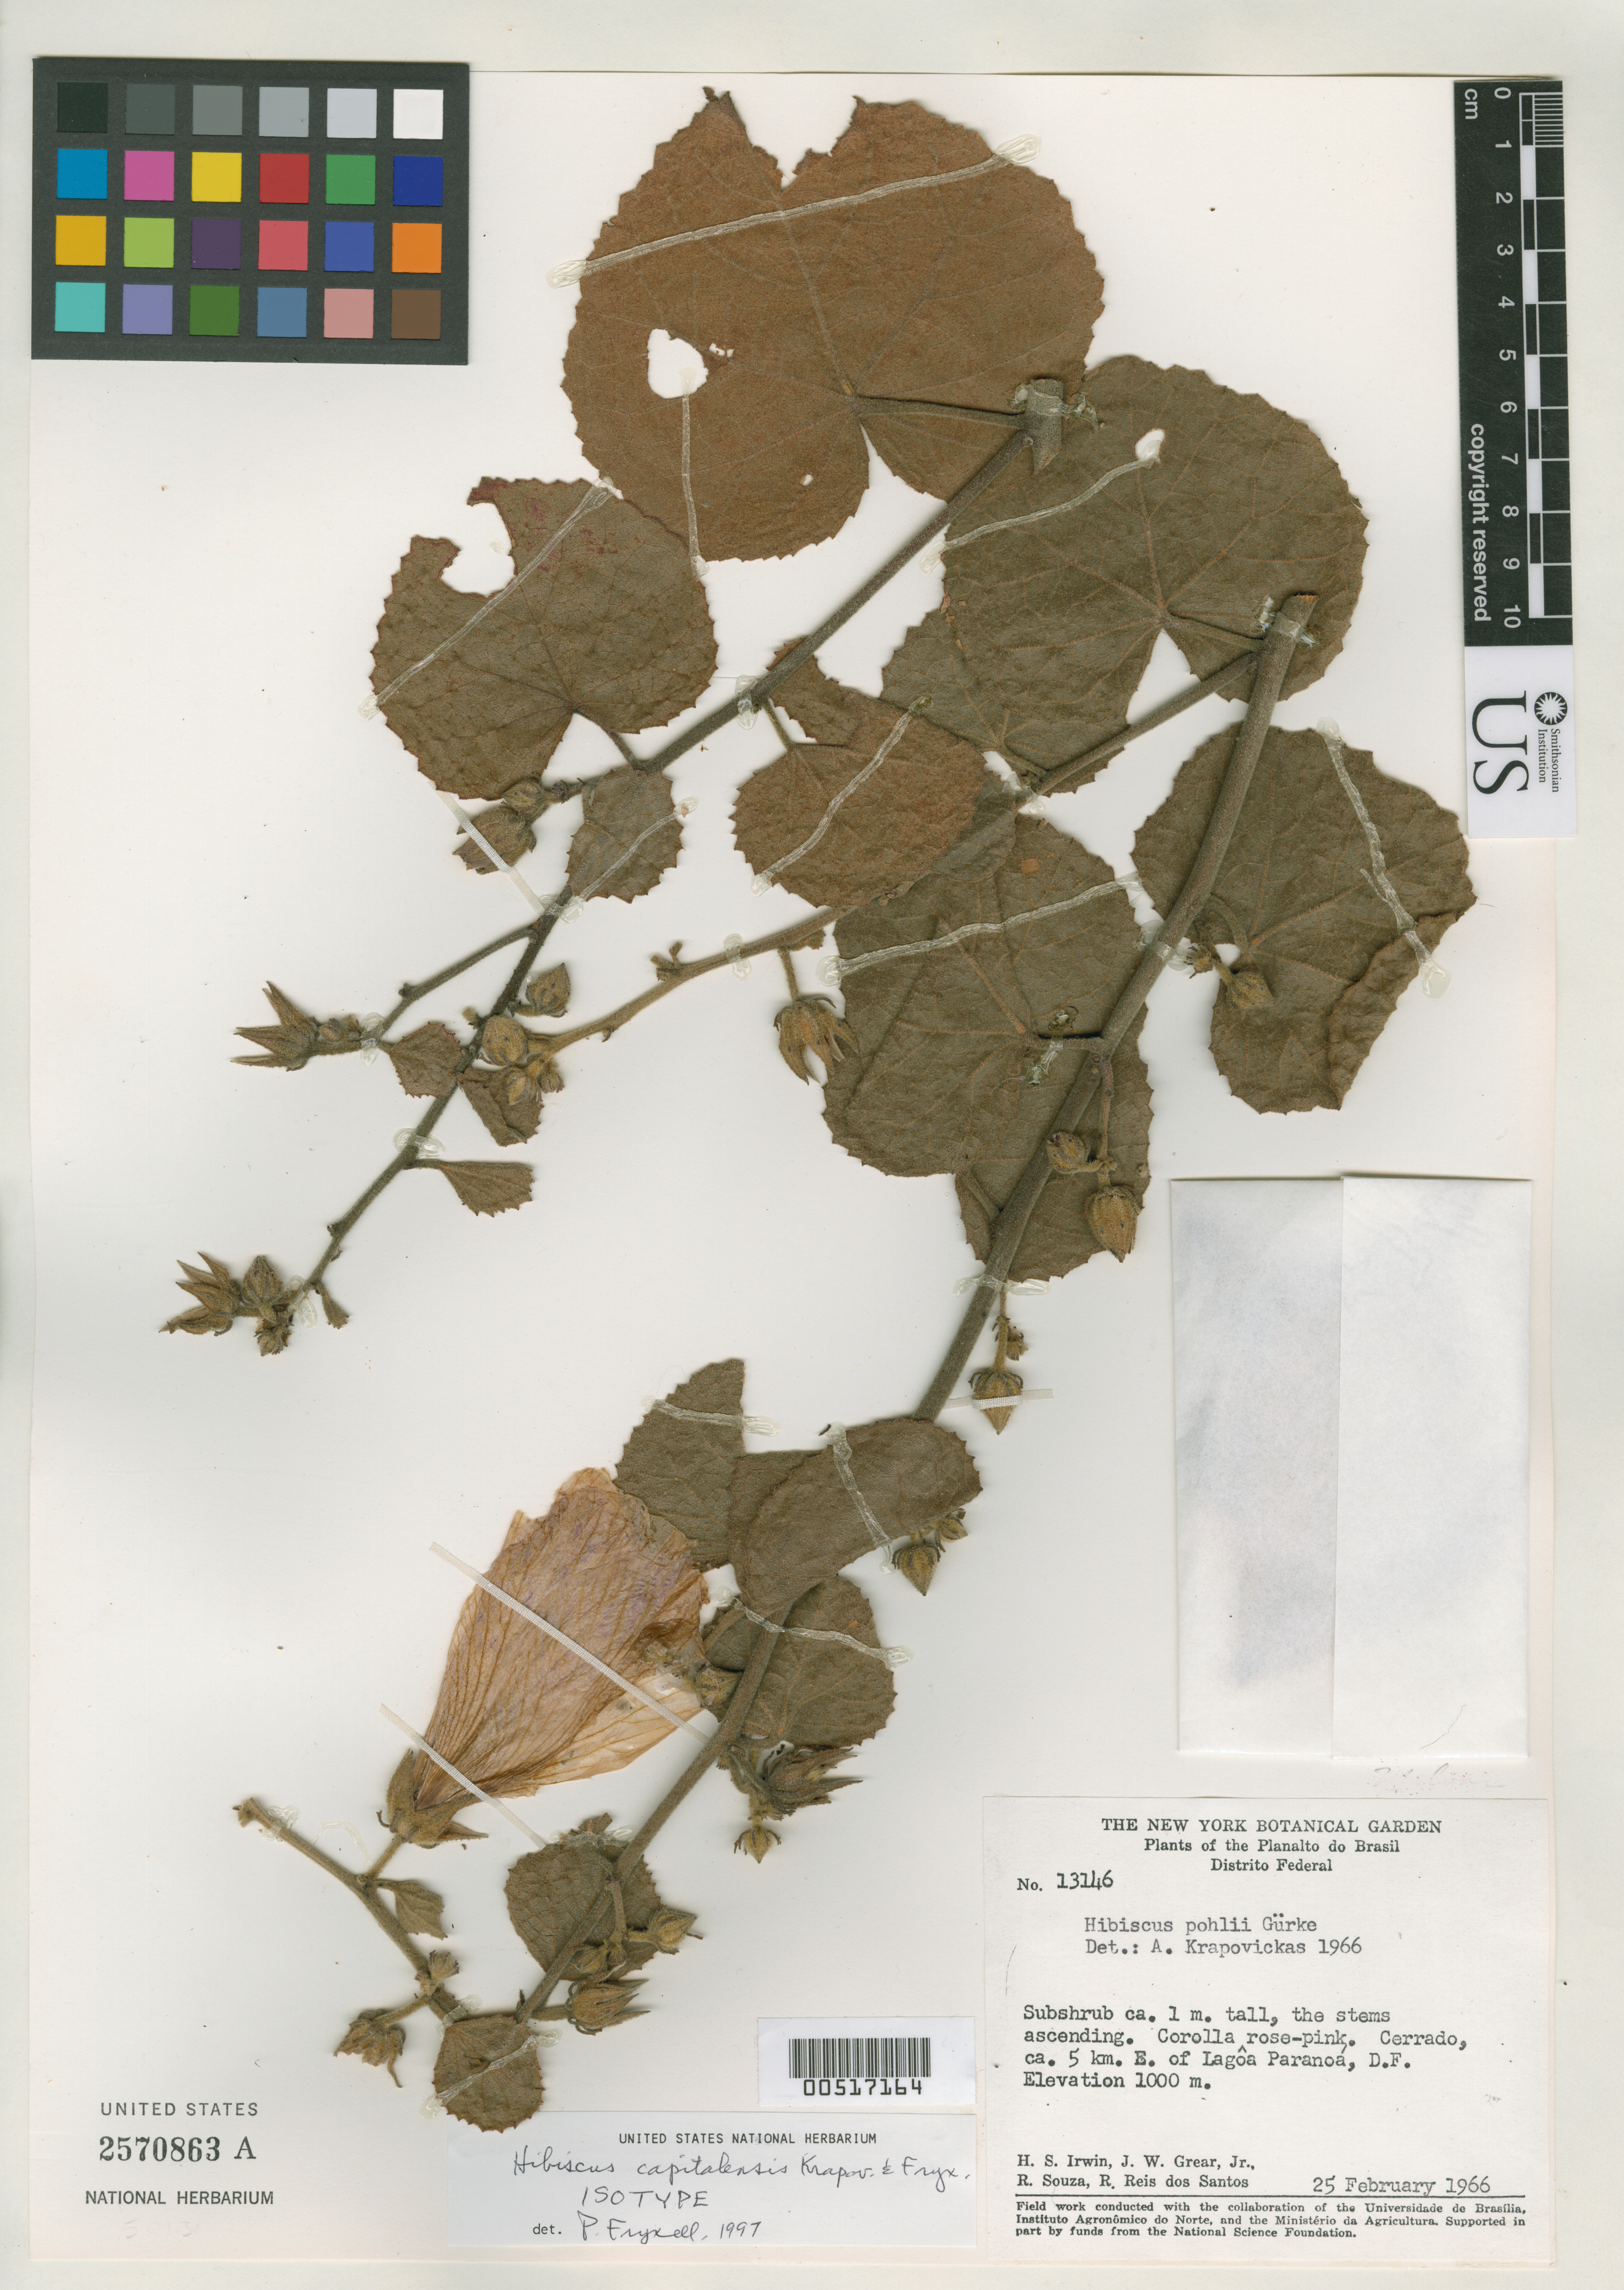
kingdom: Plantae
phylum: Tracheophyta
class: Magnoliopsida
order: Malvales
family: Malvaceae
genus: Hibiscus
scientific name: Hibiscus capitalensis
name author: Krapov. & Fryxell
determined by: Dorr, Laurence J., Curator (BOT), Smithsonian Institution - National Museum of Natural History (UNITED STATES)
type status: Isotype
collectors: H. Irwin & et al.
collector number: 13146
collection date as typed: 25 Feb 1966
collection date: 1966-02-25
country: Brazil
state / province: Distrito Federal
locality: Cerrado, ca. 5 km E of Lagoa Paranoá, D.F.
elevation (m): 1000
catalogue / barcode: US 2570863A